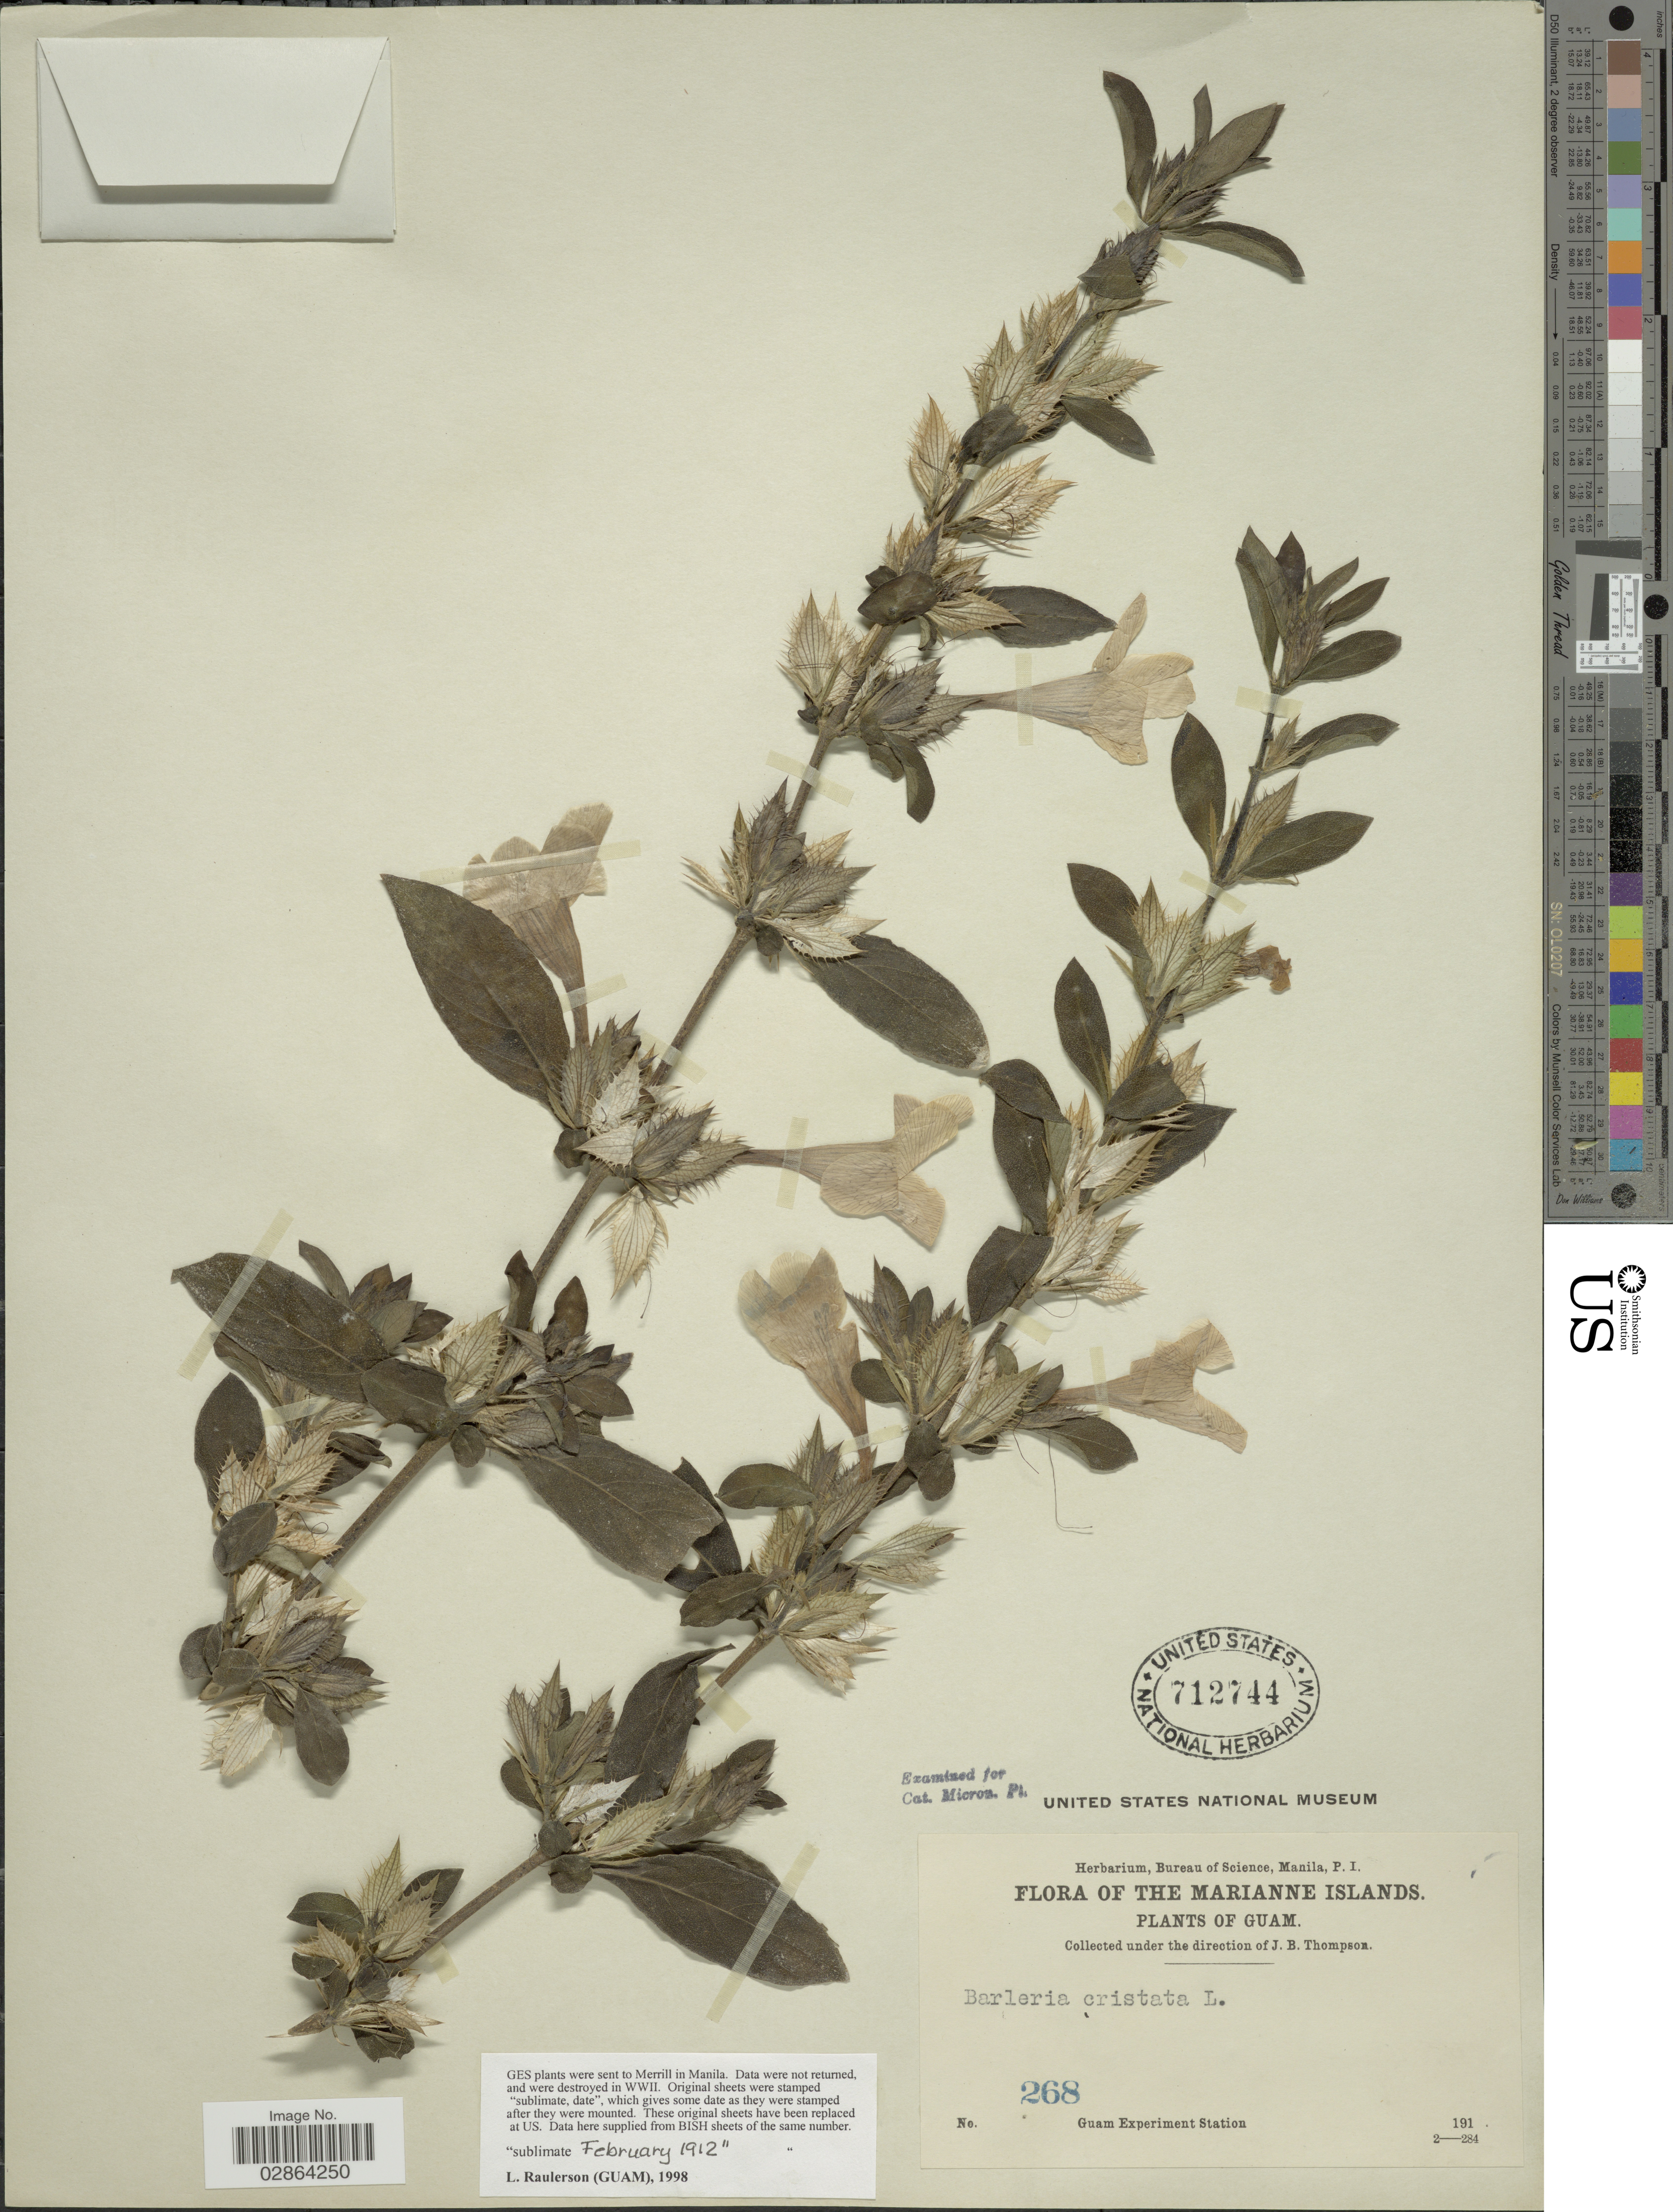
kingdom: Plantae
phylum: Tracheophyta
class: Magnoliopsida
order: Lamiales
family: Acanthaceae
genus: Barleria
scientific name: Barleria cristata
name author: L.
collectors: Guam Exp. Sta.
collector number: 268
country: Guam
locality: The Marianne Islands.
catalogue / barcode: US 712744